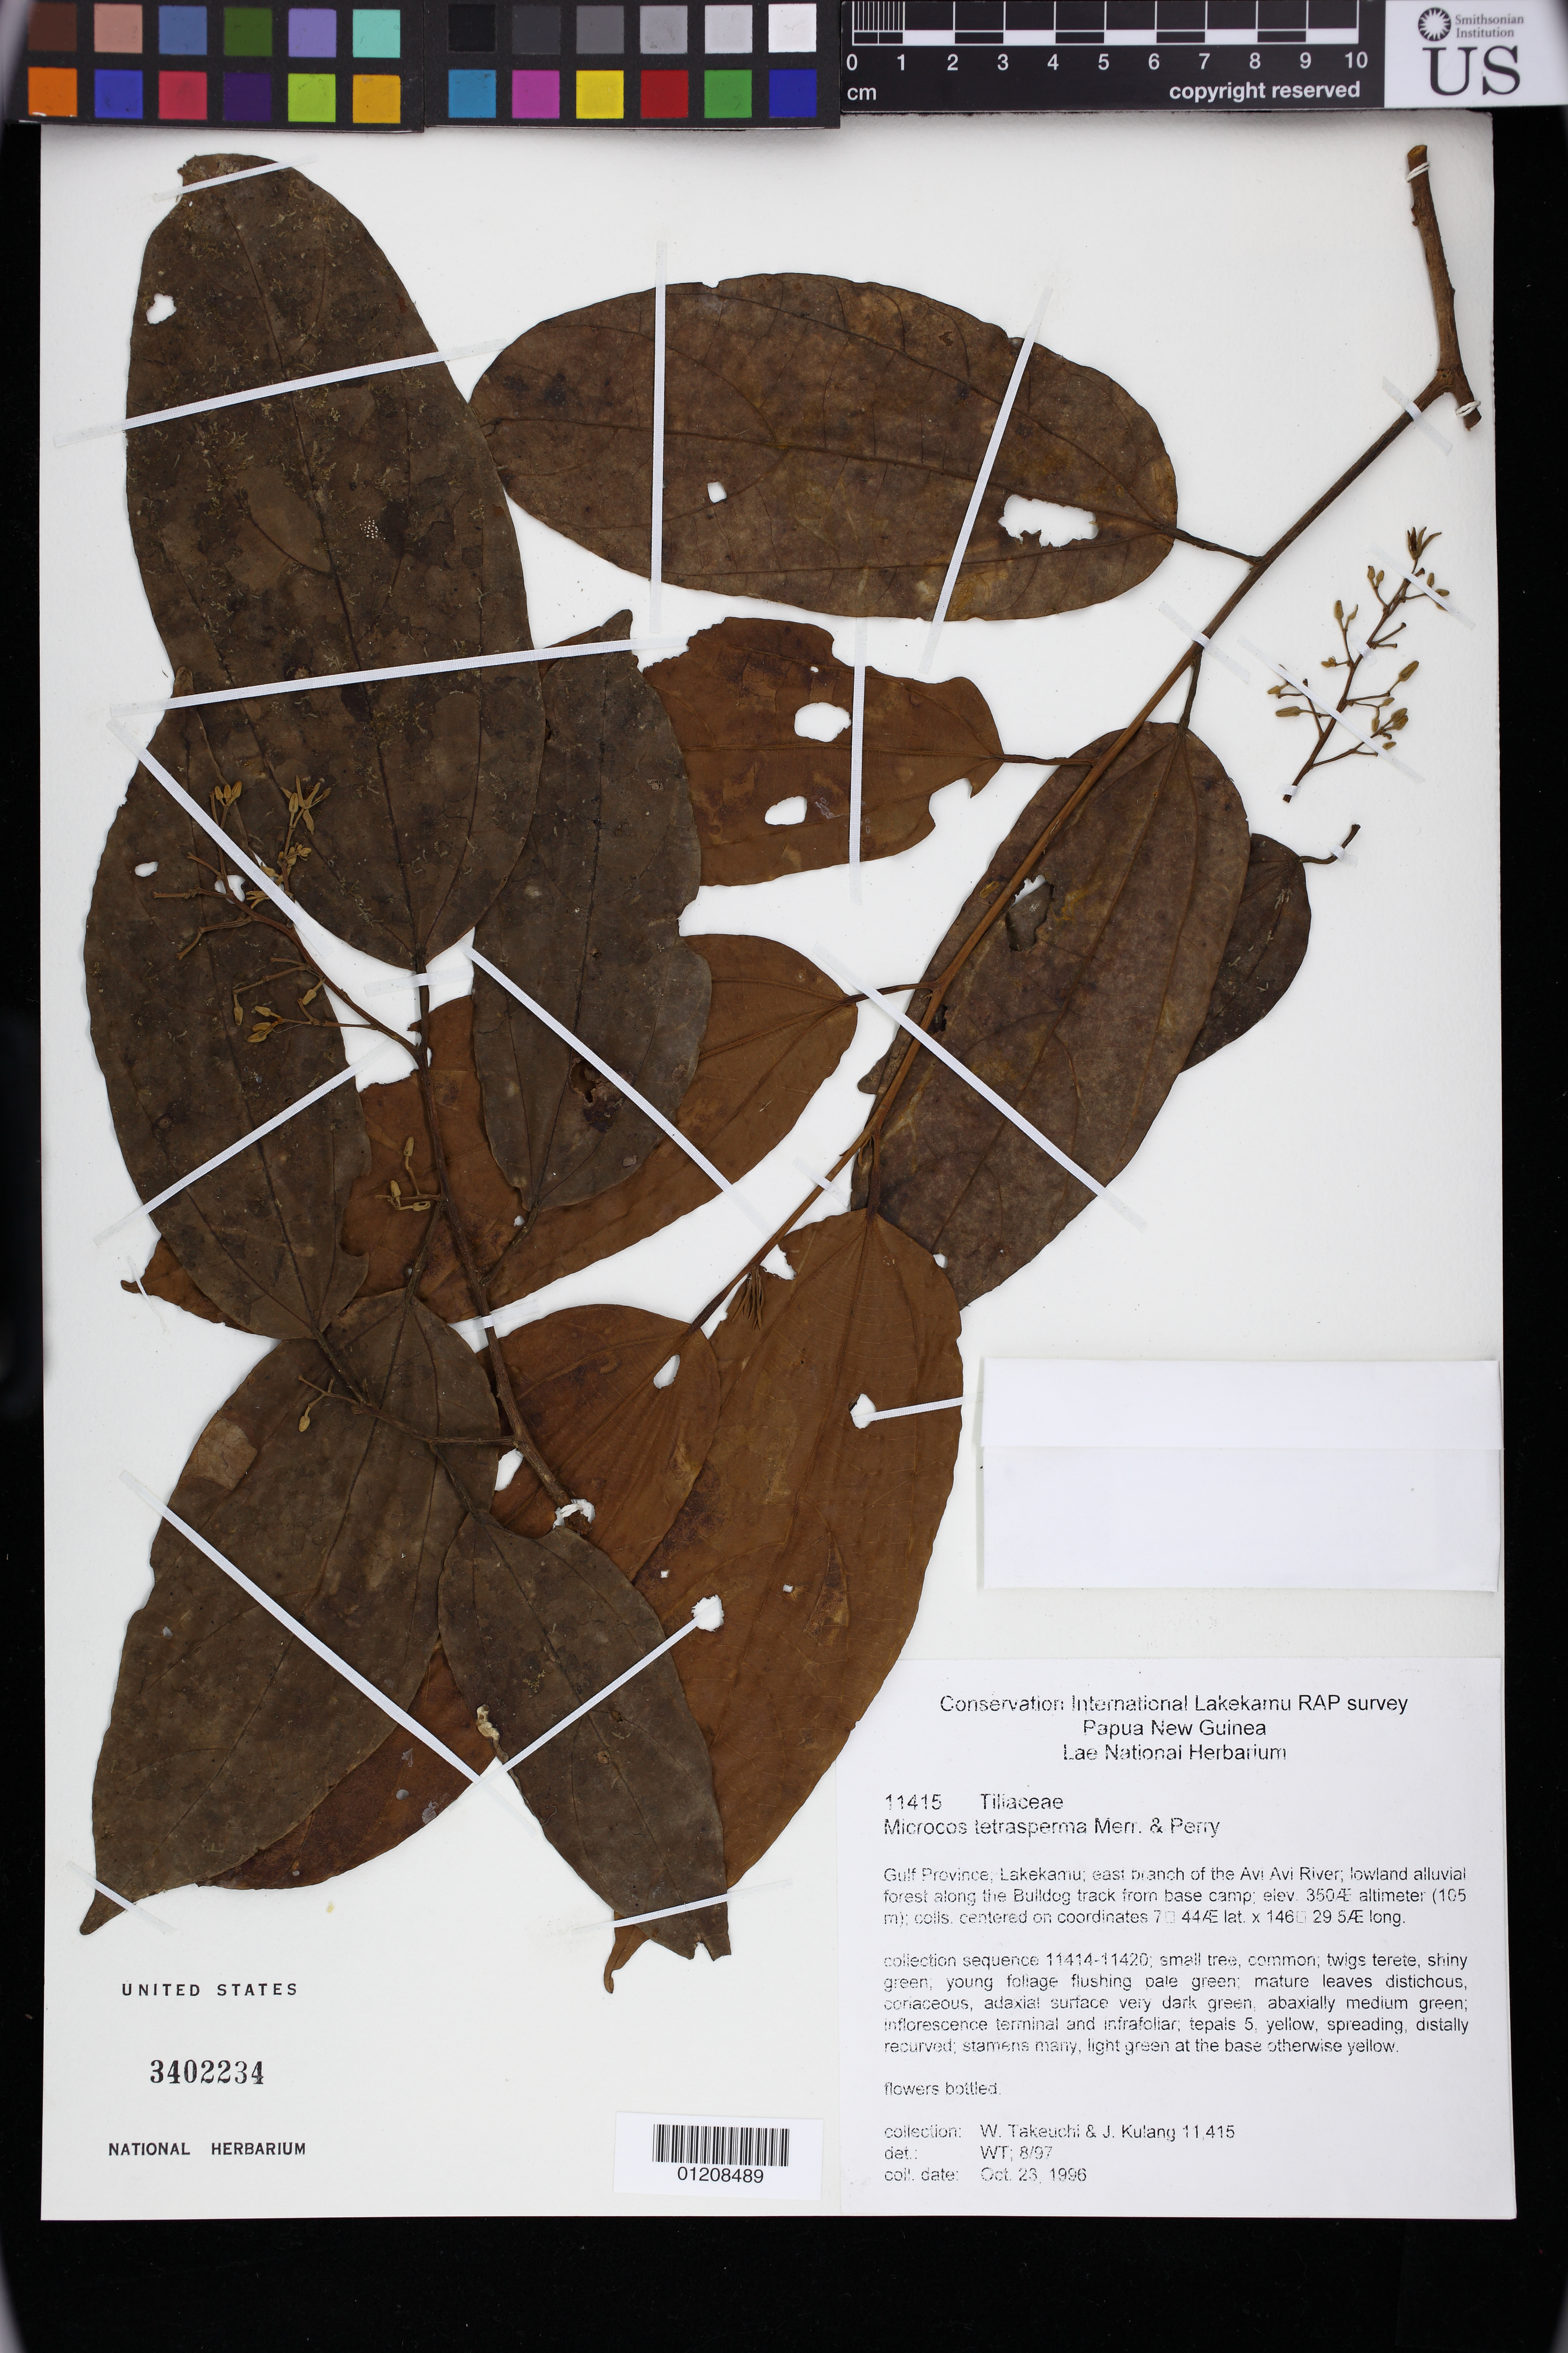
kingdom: Plantae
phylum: Tracheophyta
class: Magnoliopsida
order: Malvales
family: Malvaceae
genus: Microcos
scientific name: Microcos tetrasperma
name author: Merr. & L.M. Perry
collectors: M. A. Mwangoka & C. J. Kayombo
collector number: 665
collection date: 1999-06-21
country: Tanzania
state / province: Mbeya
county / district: Mbeya Rural District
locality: T7, NW part of Muvwa Village.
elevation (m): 1100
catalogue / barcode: US 3402234